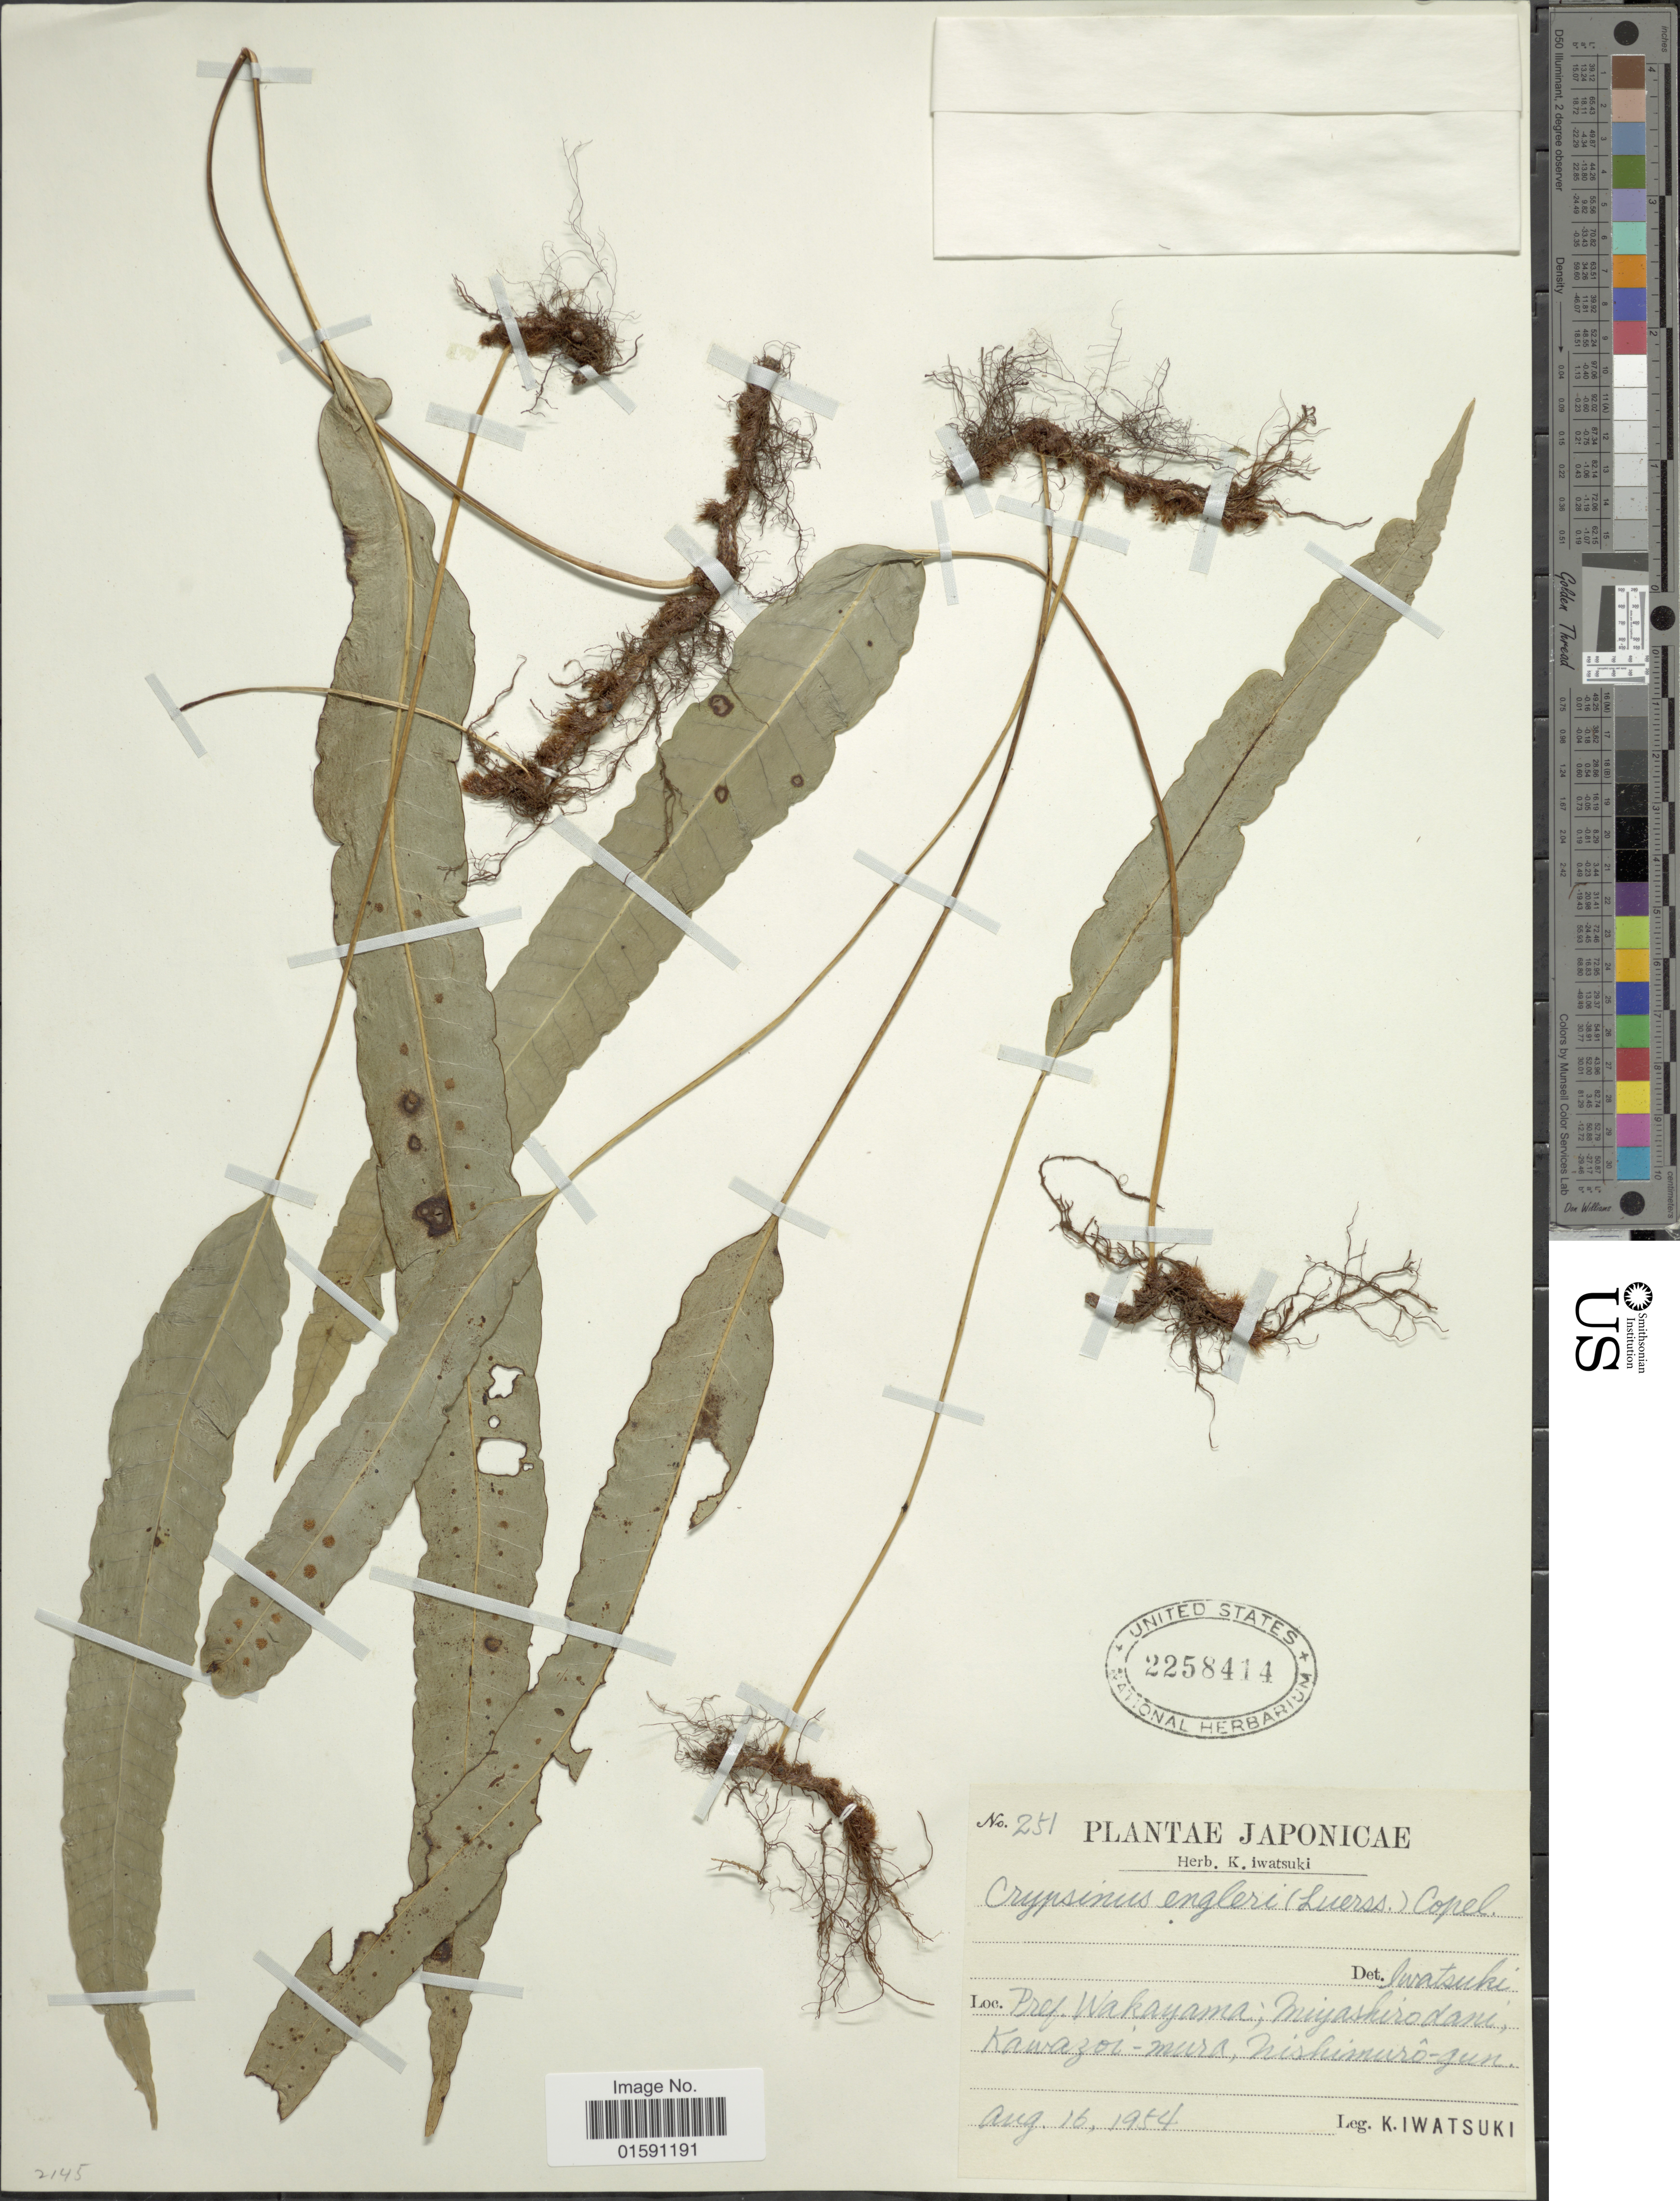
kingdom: Plantae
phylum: Tracheophyta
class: Polypodiopsida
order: Polypodiales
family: Polypodiaceae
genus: Selliguea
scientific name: Selliguea engleri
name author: (Luerss.) Fraser-Jenk.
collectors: K. Iwatsuki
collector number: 251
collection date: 1954-08-16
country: Japan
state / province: Wakayama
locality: Pref. Wakayama. Miyakirodani, Kawazoi-mura, Niskimuro-gun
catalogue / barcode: US 2258414